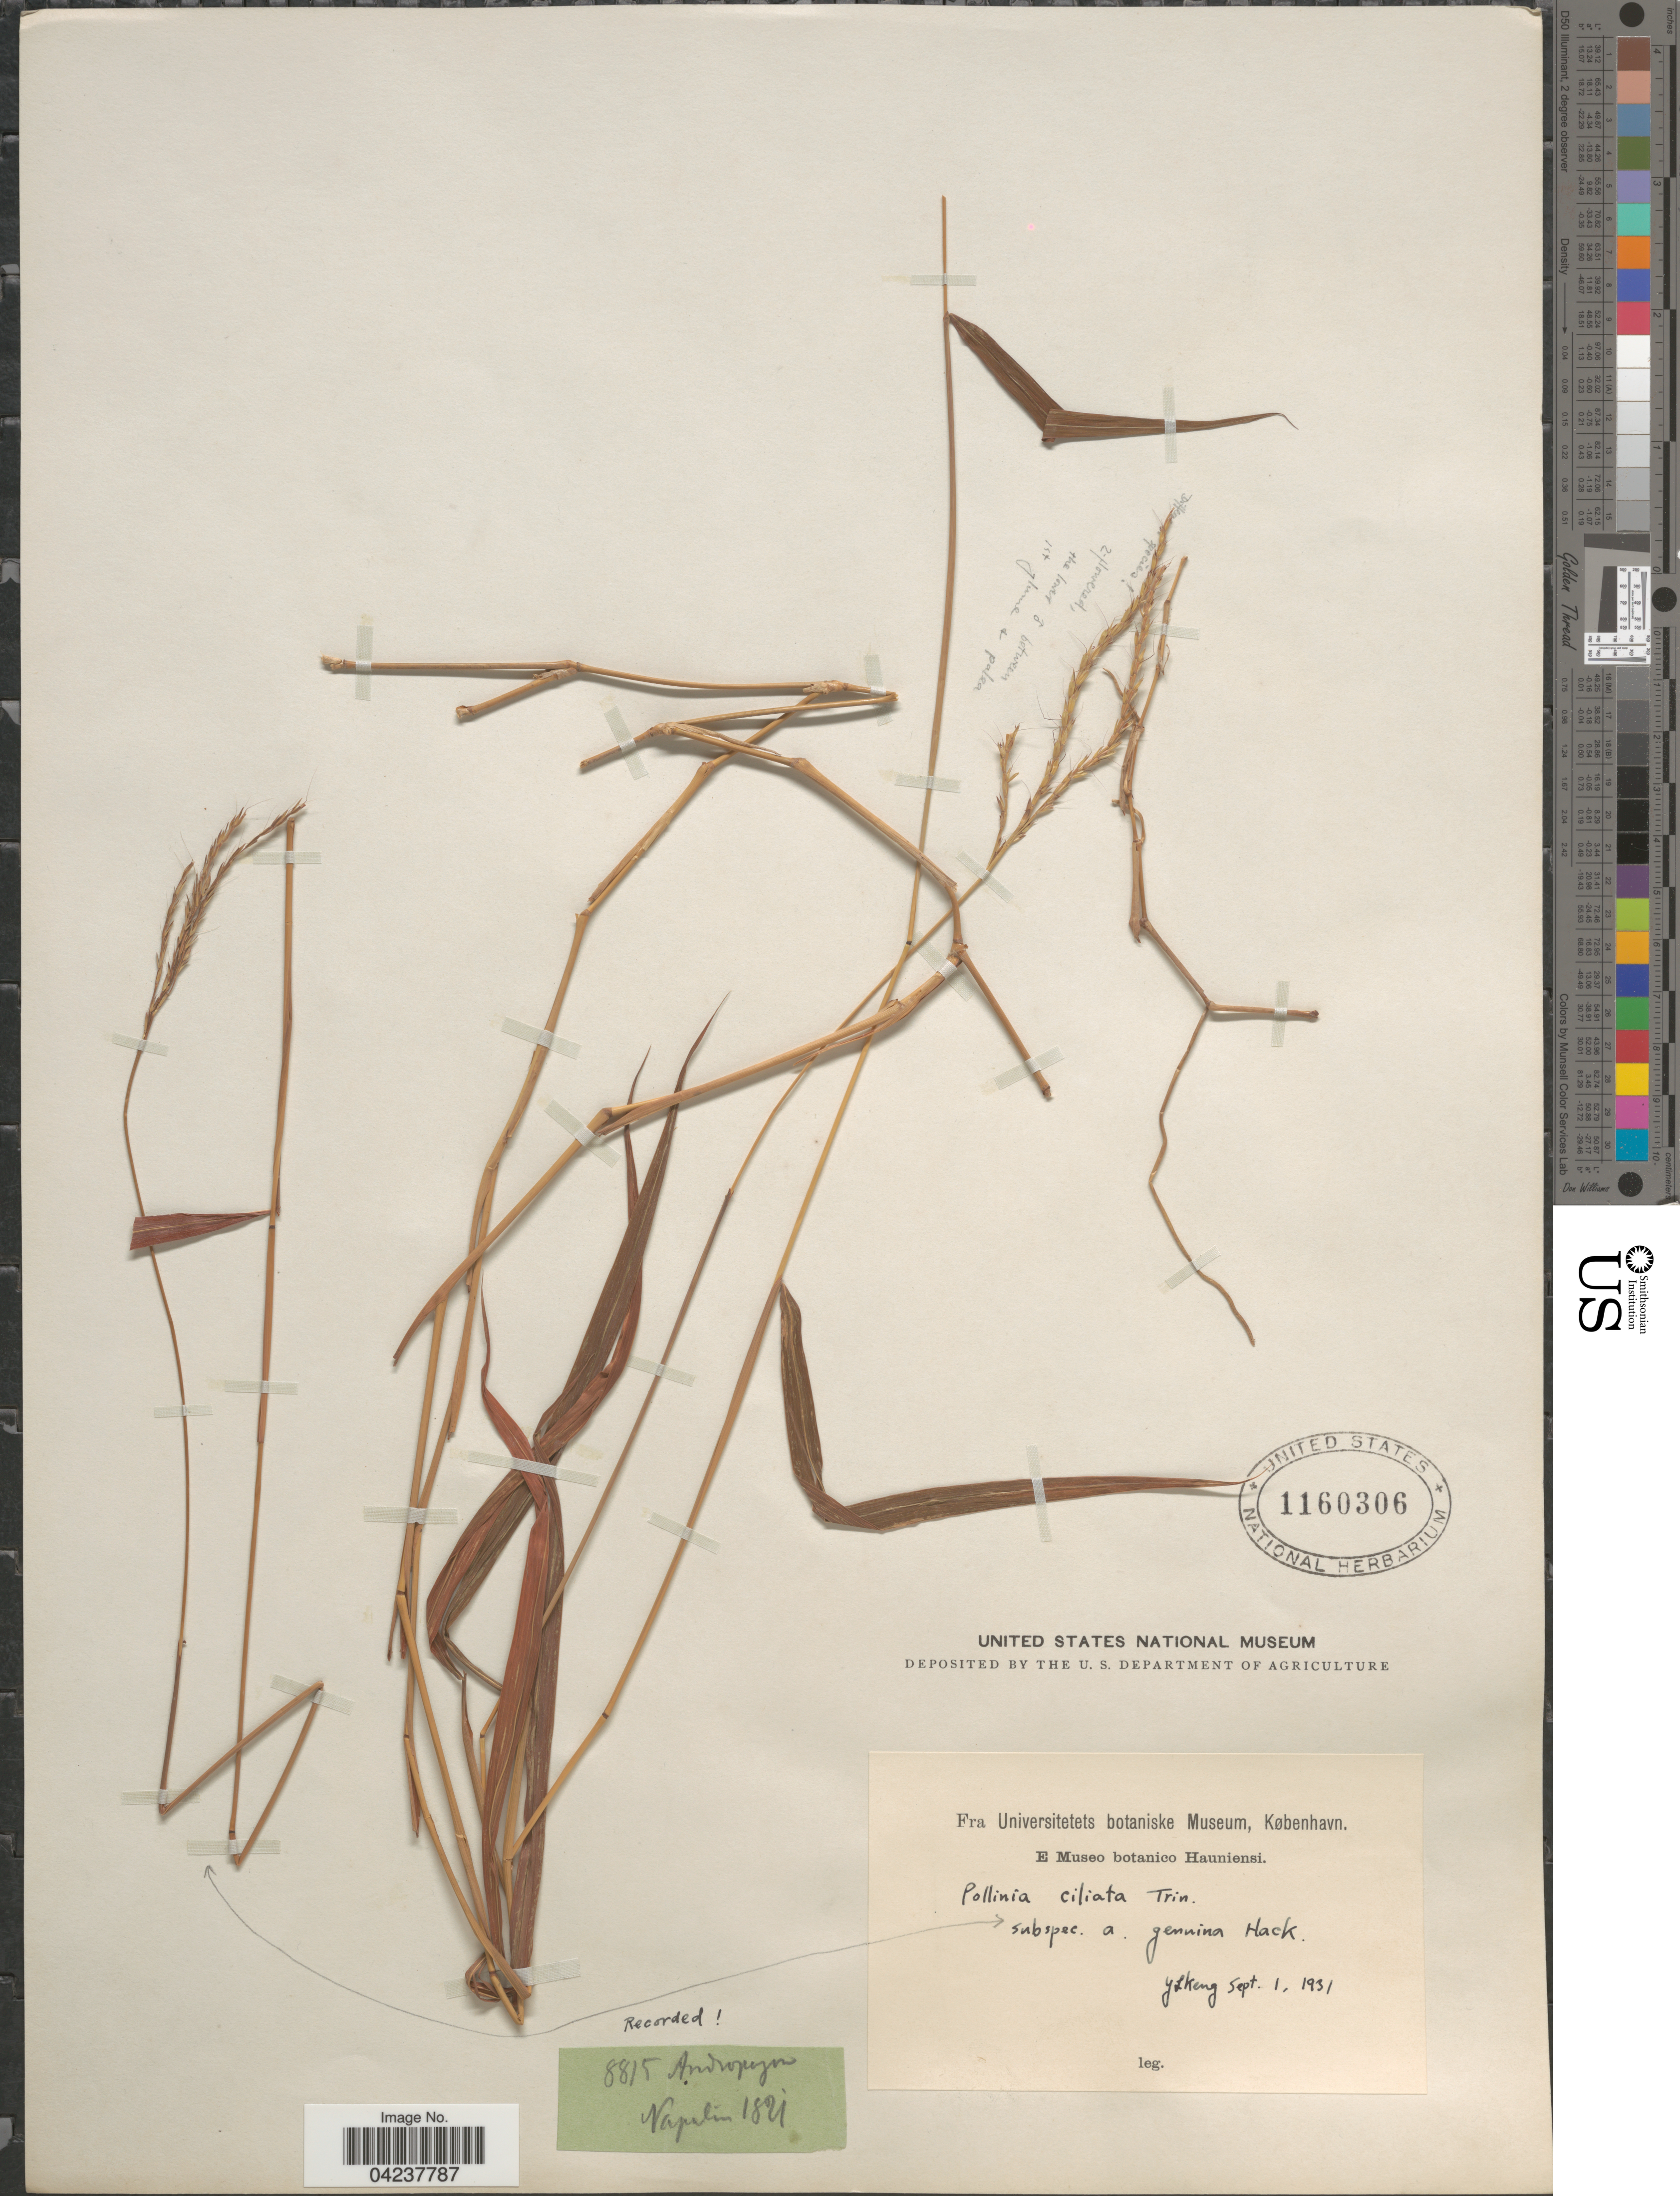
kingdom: Plantae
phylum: Tracheophyta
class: Liliopsida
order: Poales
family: Poaceae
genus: Microstegium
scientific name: Microstegium ciliatum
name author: (Trin.) A. Camus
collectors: Y. L. Keng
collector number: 8815?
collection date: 1931-09-01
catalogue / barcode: US 1160306